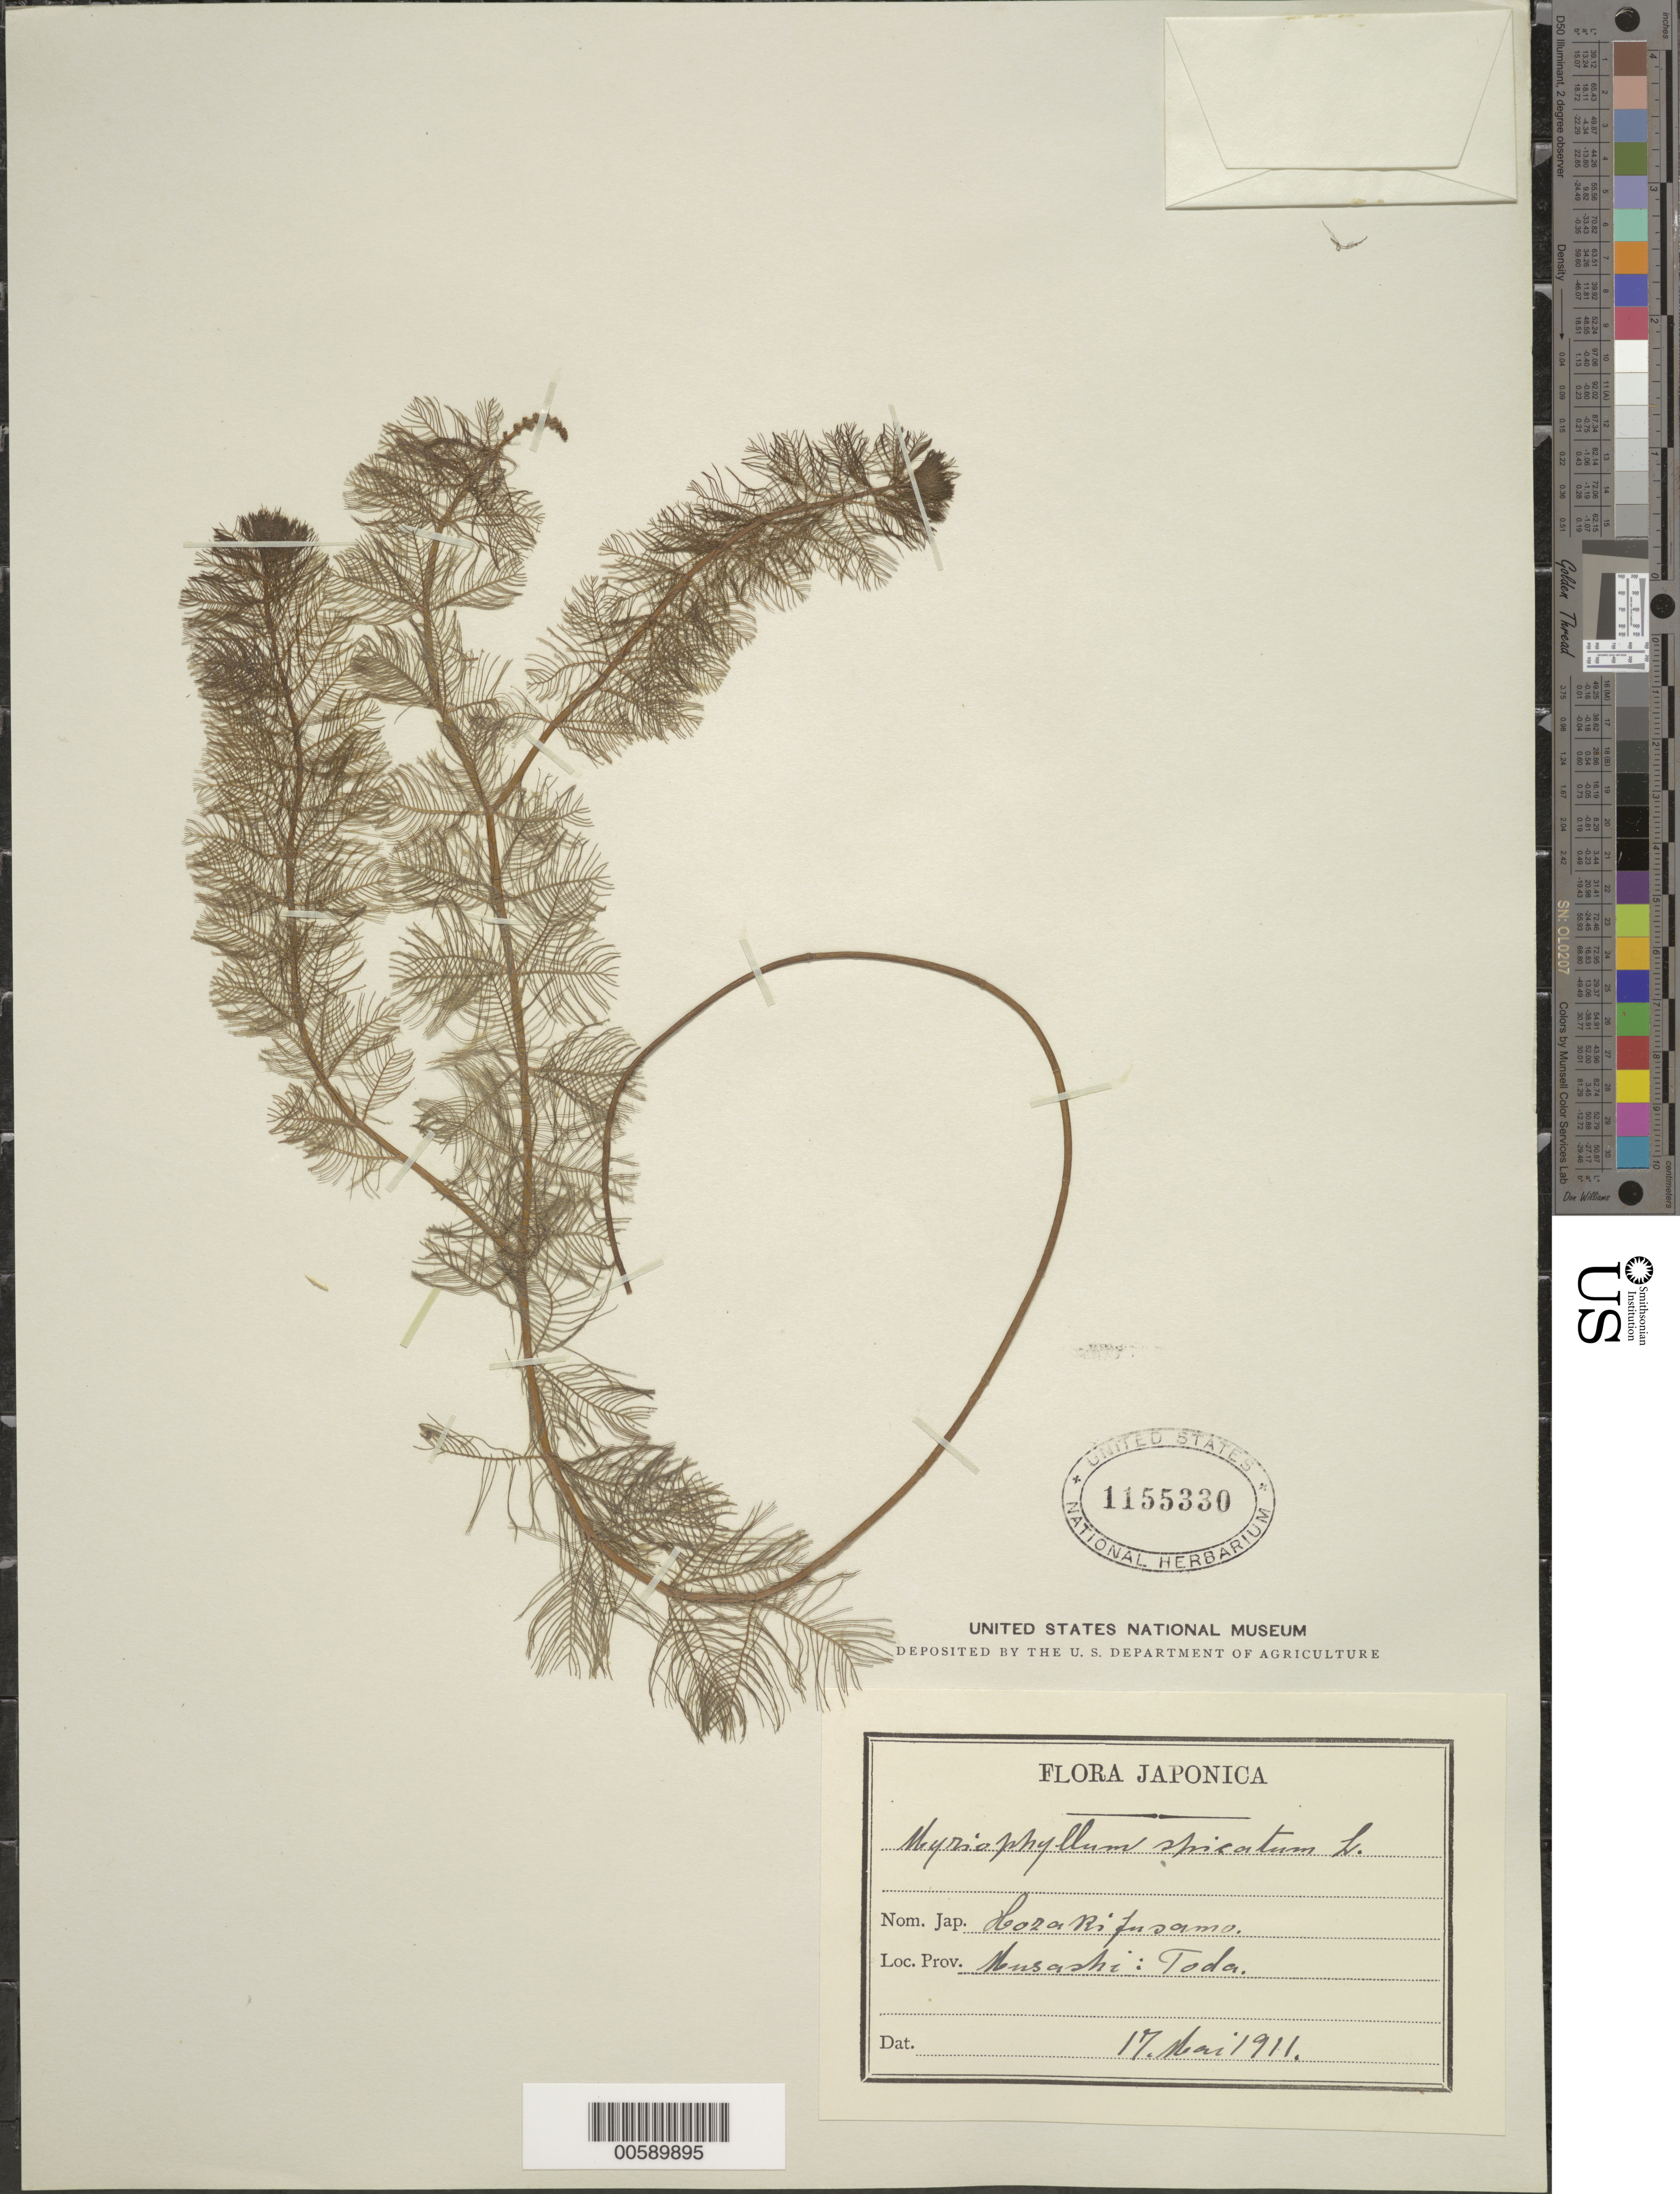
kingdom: Plantae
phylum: Tracheophyta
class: Magnoliopsida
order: Saxifragales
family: Haloragaceae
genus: Myriophyllum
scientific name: Myriophyllum spicatum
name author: L.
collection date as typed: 17 May 1911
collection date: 1911-05-17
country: Japan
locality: Musashi, Toda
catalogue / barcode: US 1155330